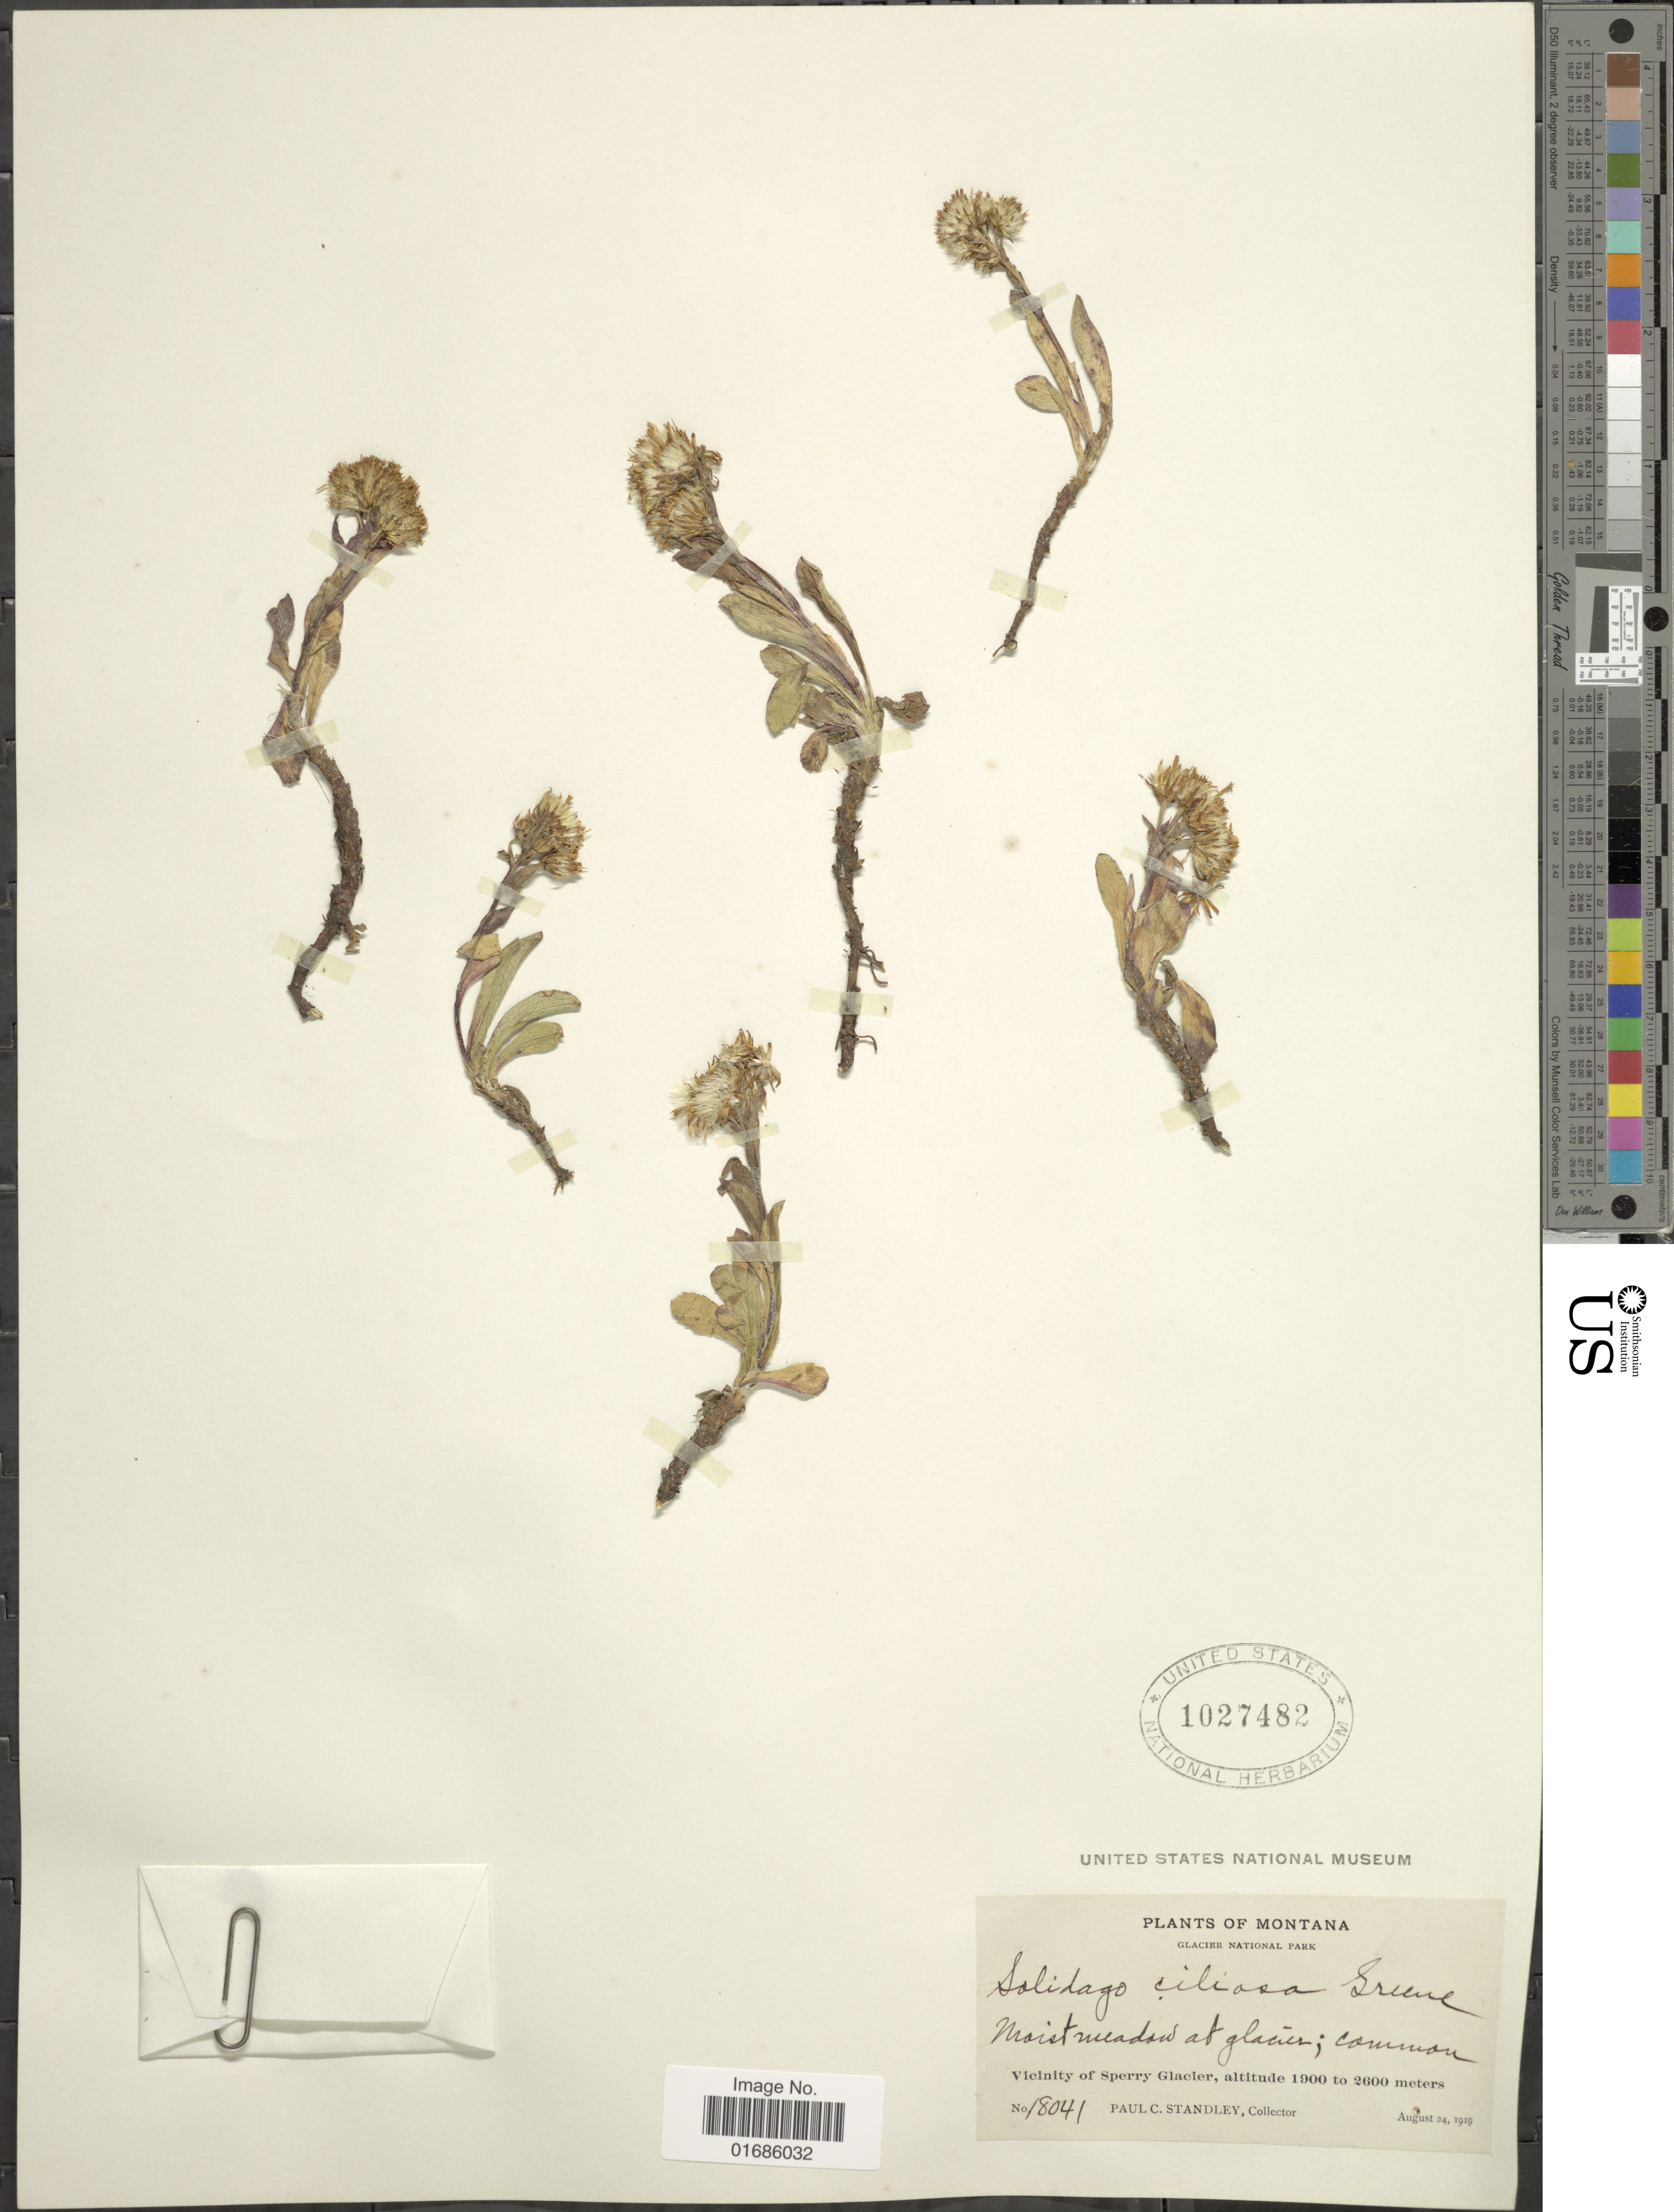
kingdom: Plantae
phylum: Tracheophyta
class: Magnoliopsida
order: Asterales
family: Asteraceae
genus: Solidago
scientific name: Solidago ciliosa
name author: Greene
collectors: P. C. Standley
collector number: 18041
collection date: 1919-08-24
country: United States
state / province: Montana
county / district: Flathead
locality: Glacier National Park, Vicinity of Sperry Glacier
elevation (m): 1900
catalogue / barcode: US 1027482